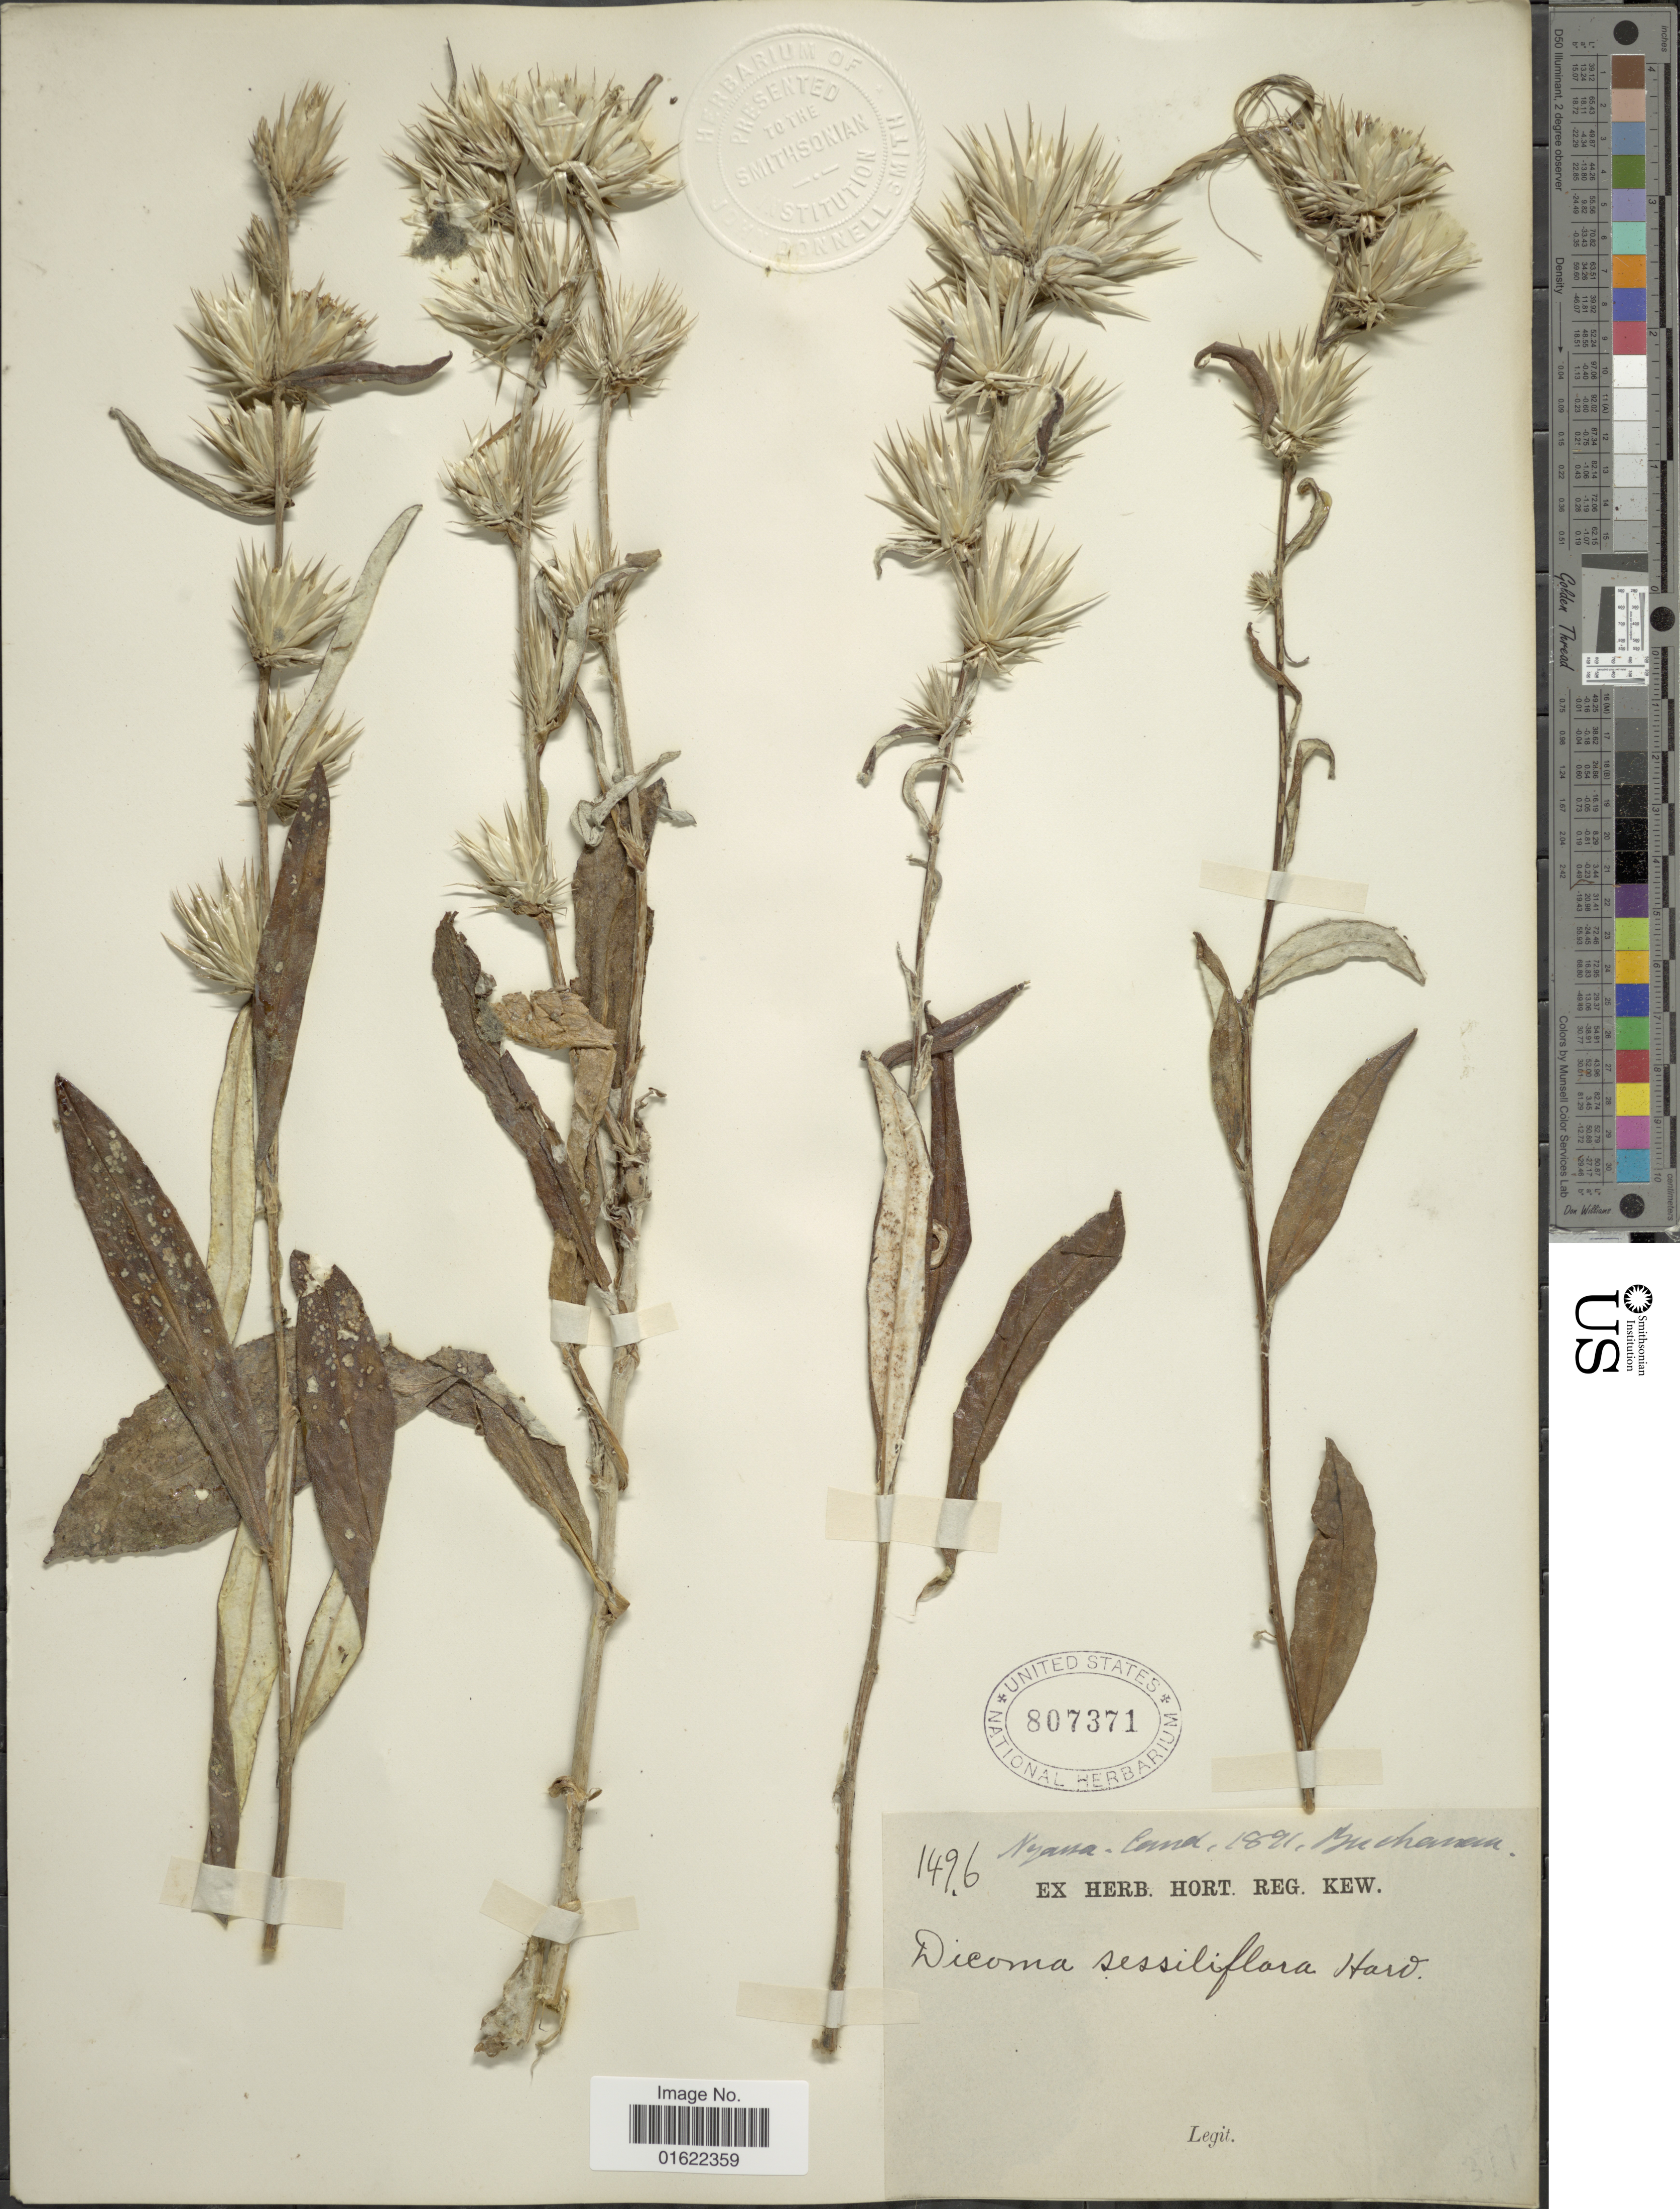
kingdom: Plantae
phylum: Tracheophyta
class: Magnoliopsida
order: Asterales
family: Asteraceae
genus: Macledium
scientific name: Macledium sessiliflorum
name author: (Harv.) S. Ortiz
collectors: -. Buchanan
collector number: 1496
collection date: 1891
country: Malawi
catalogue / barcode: US 807371